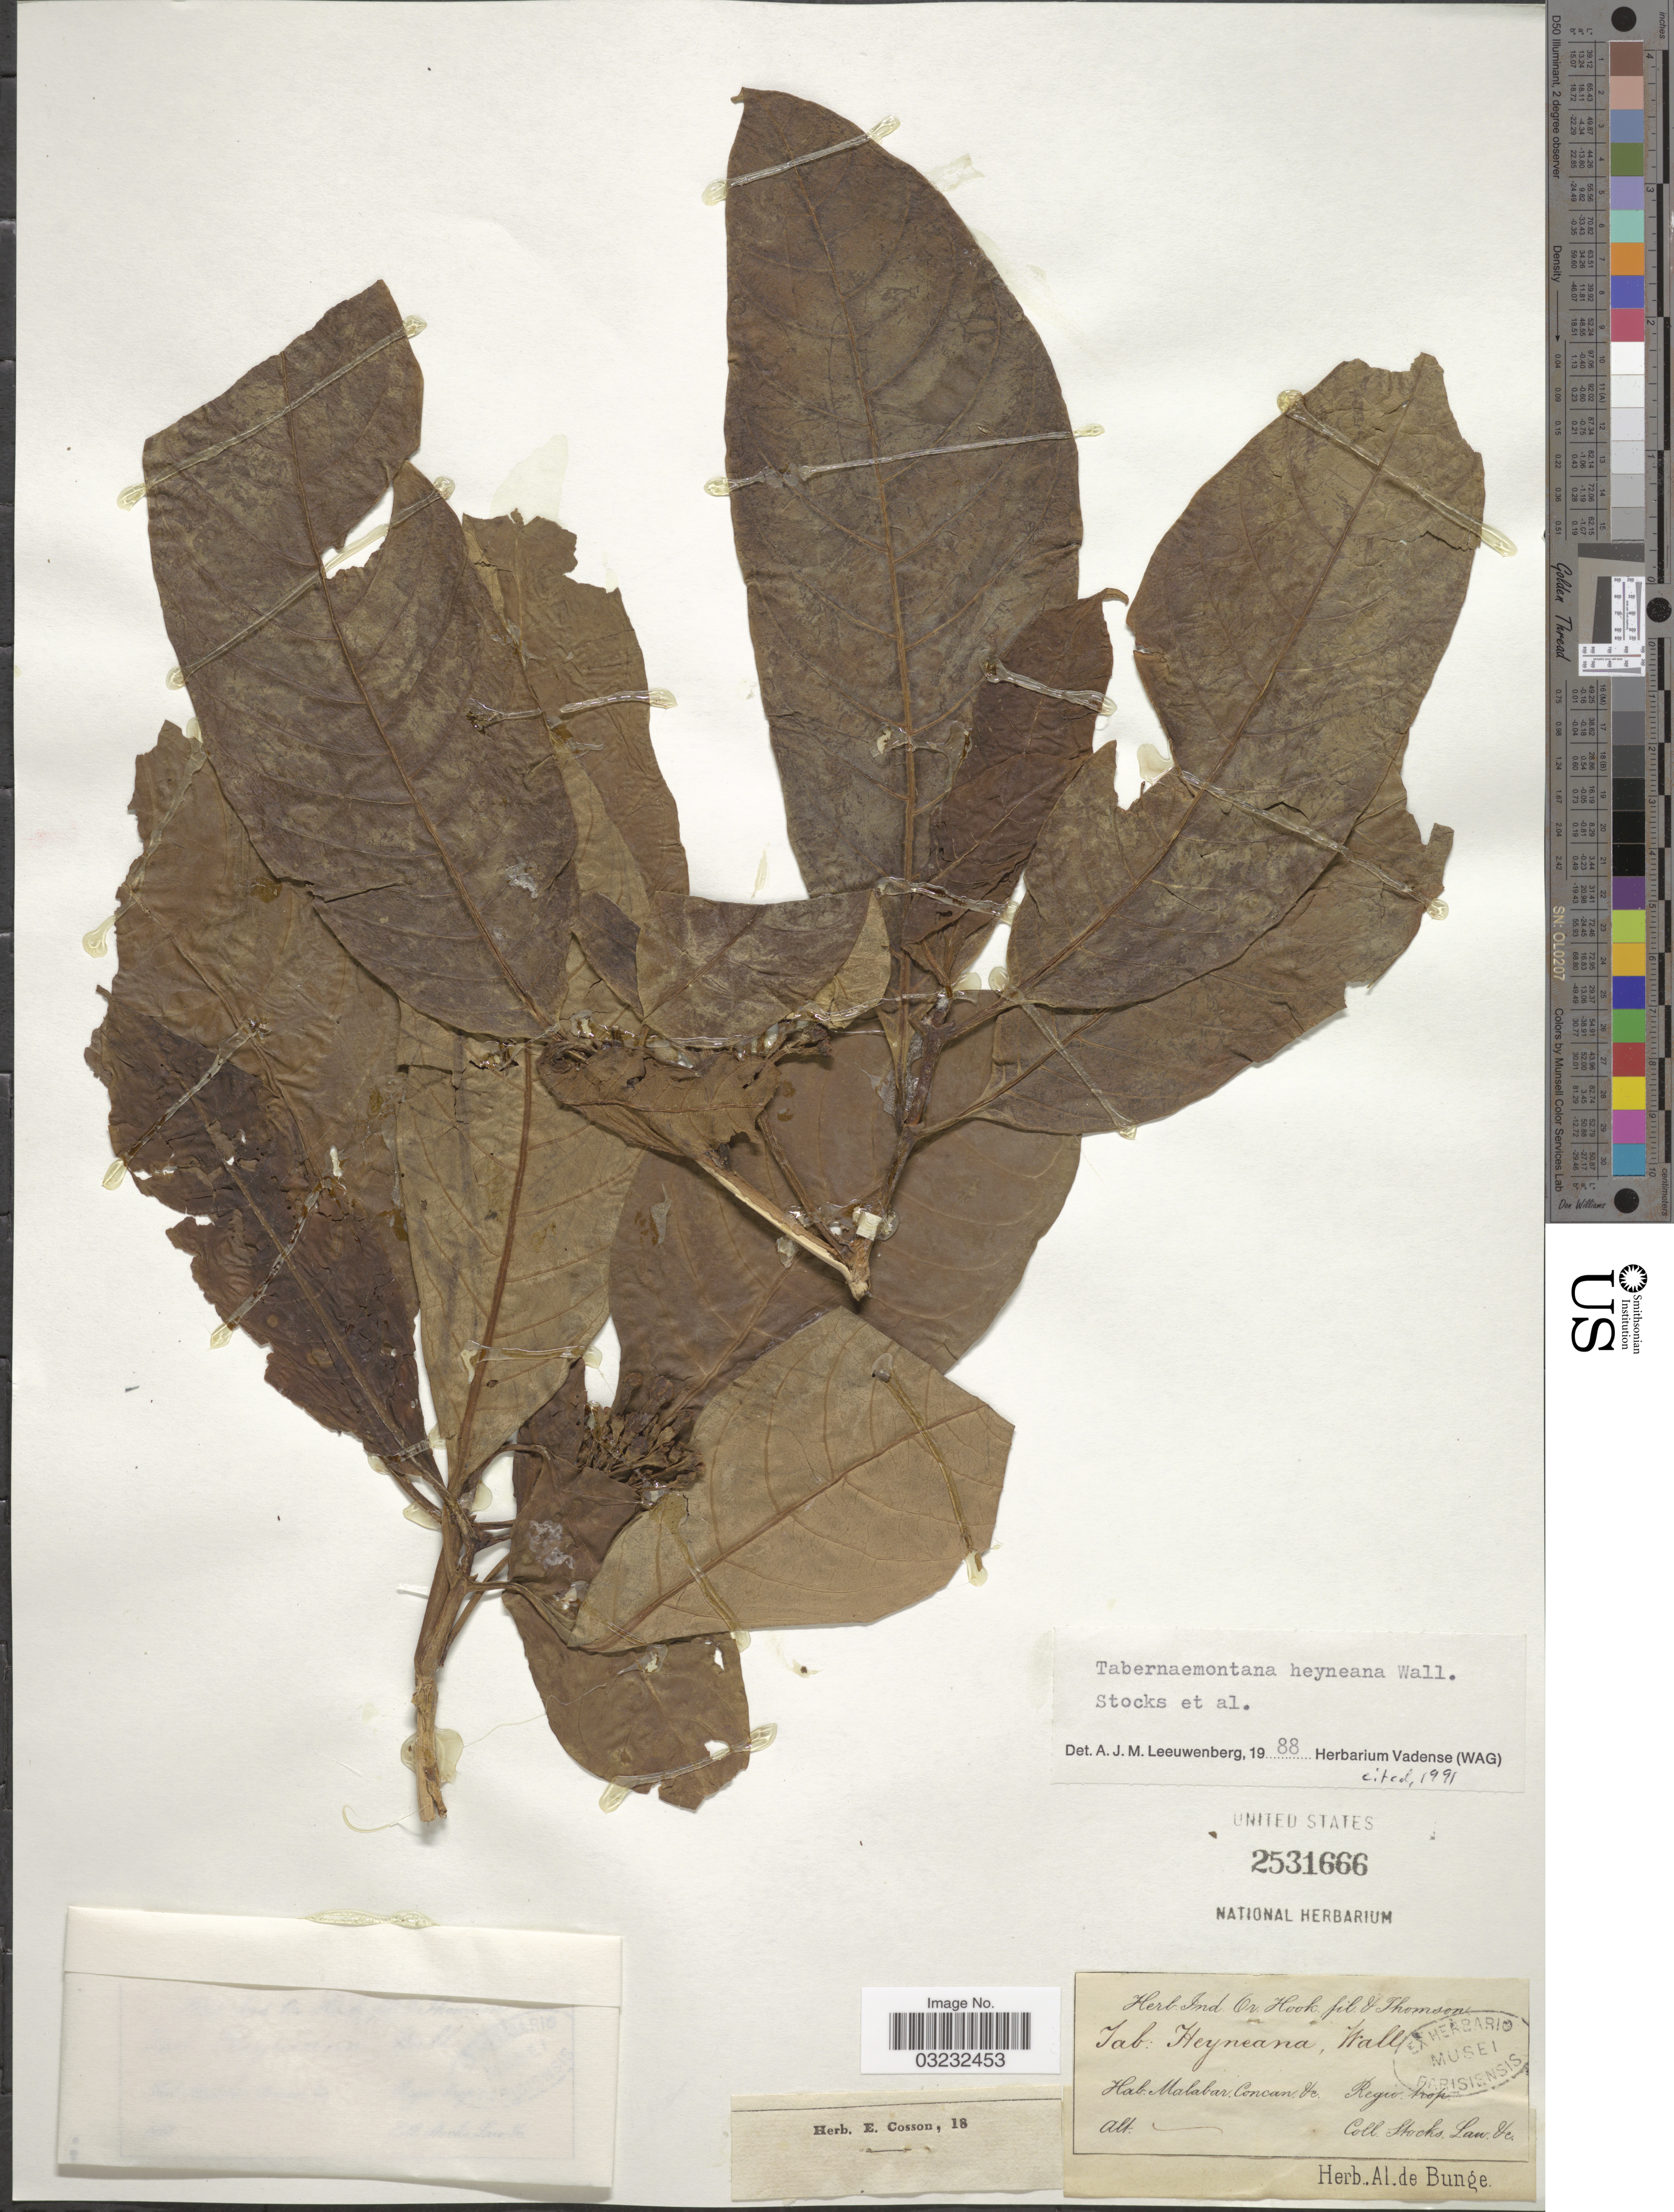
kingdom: Plantae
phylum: Tracheophyta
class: Magnoliopsida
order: Gentianales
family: Apocynaceae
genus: Tabernaemontana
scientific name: Tabernaemontana heyneana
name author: Wall.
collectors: J. Law & J. Stocks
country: India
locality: Malabar, Concan. Ve. Regio. trop.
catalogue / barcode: US 2531666